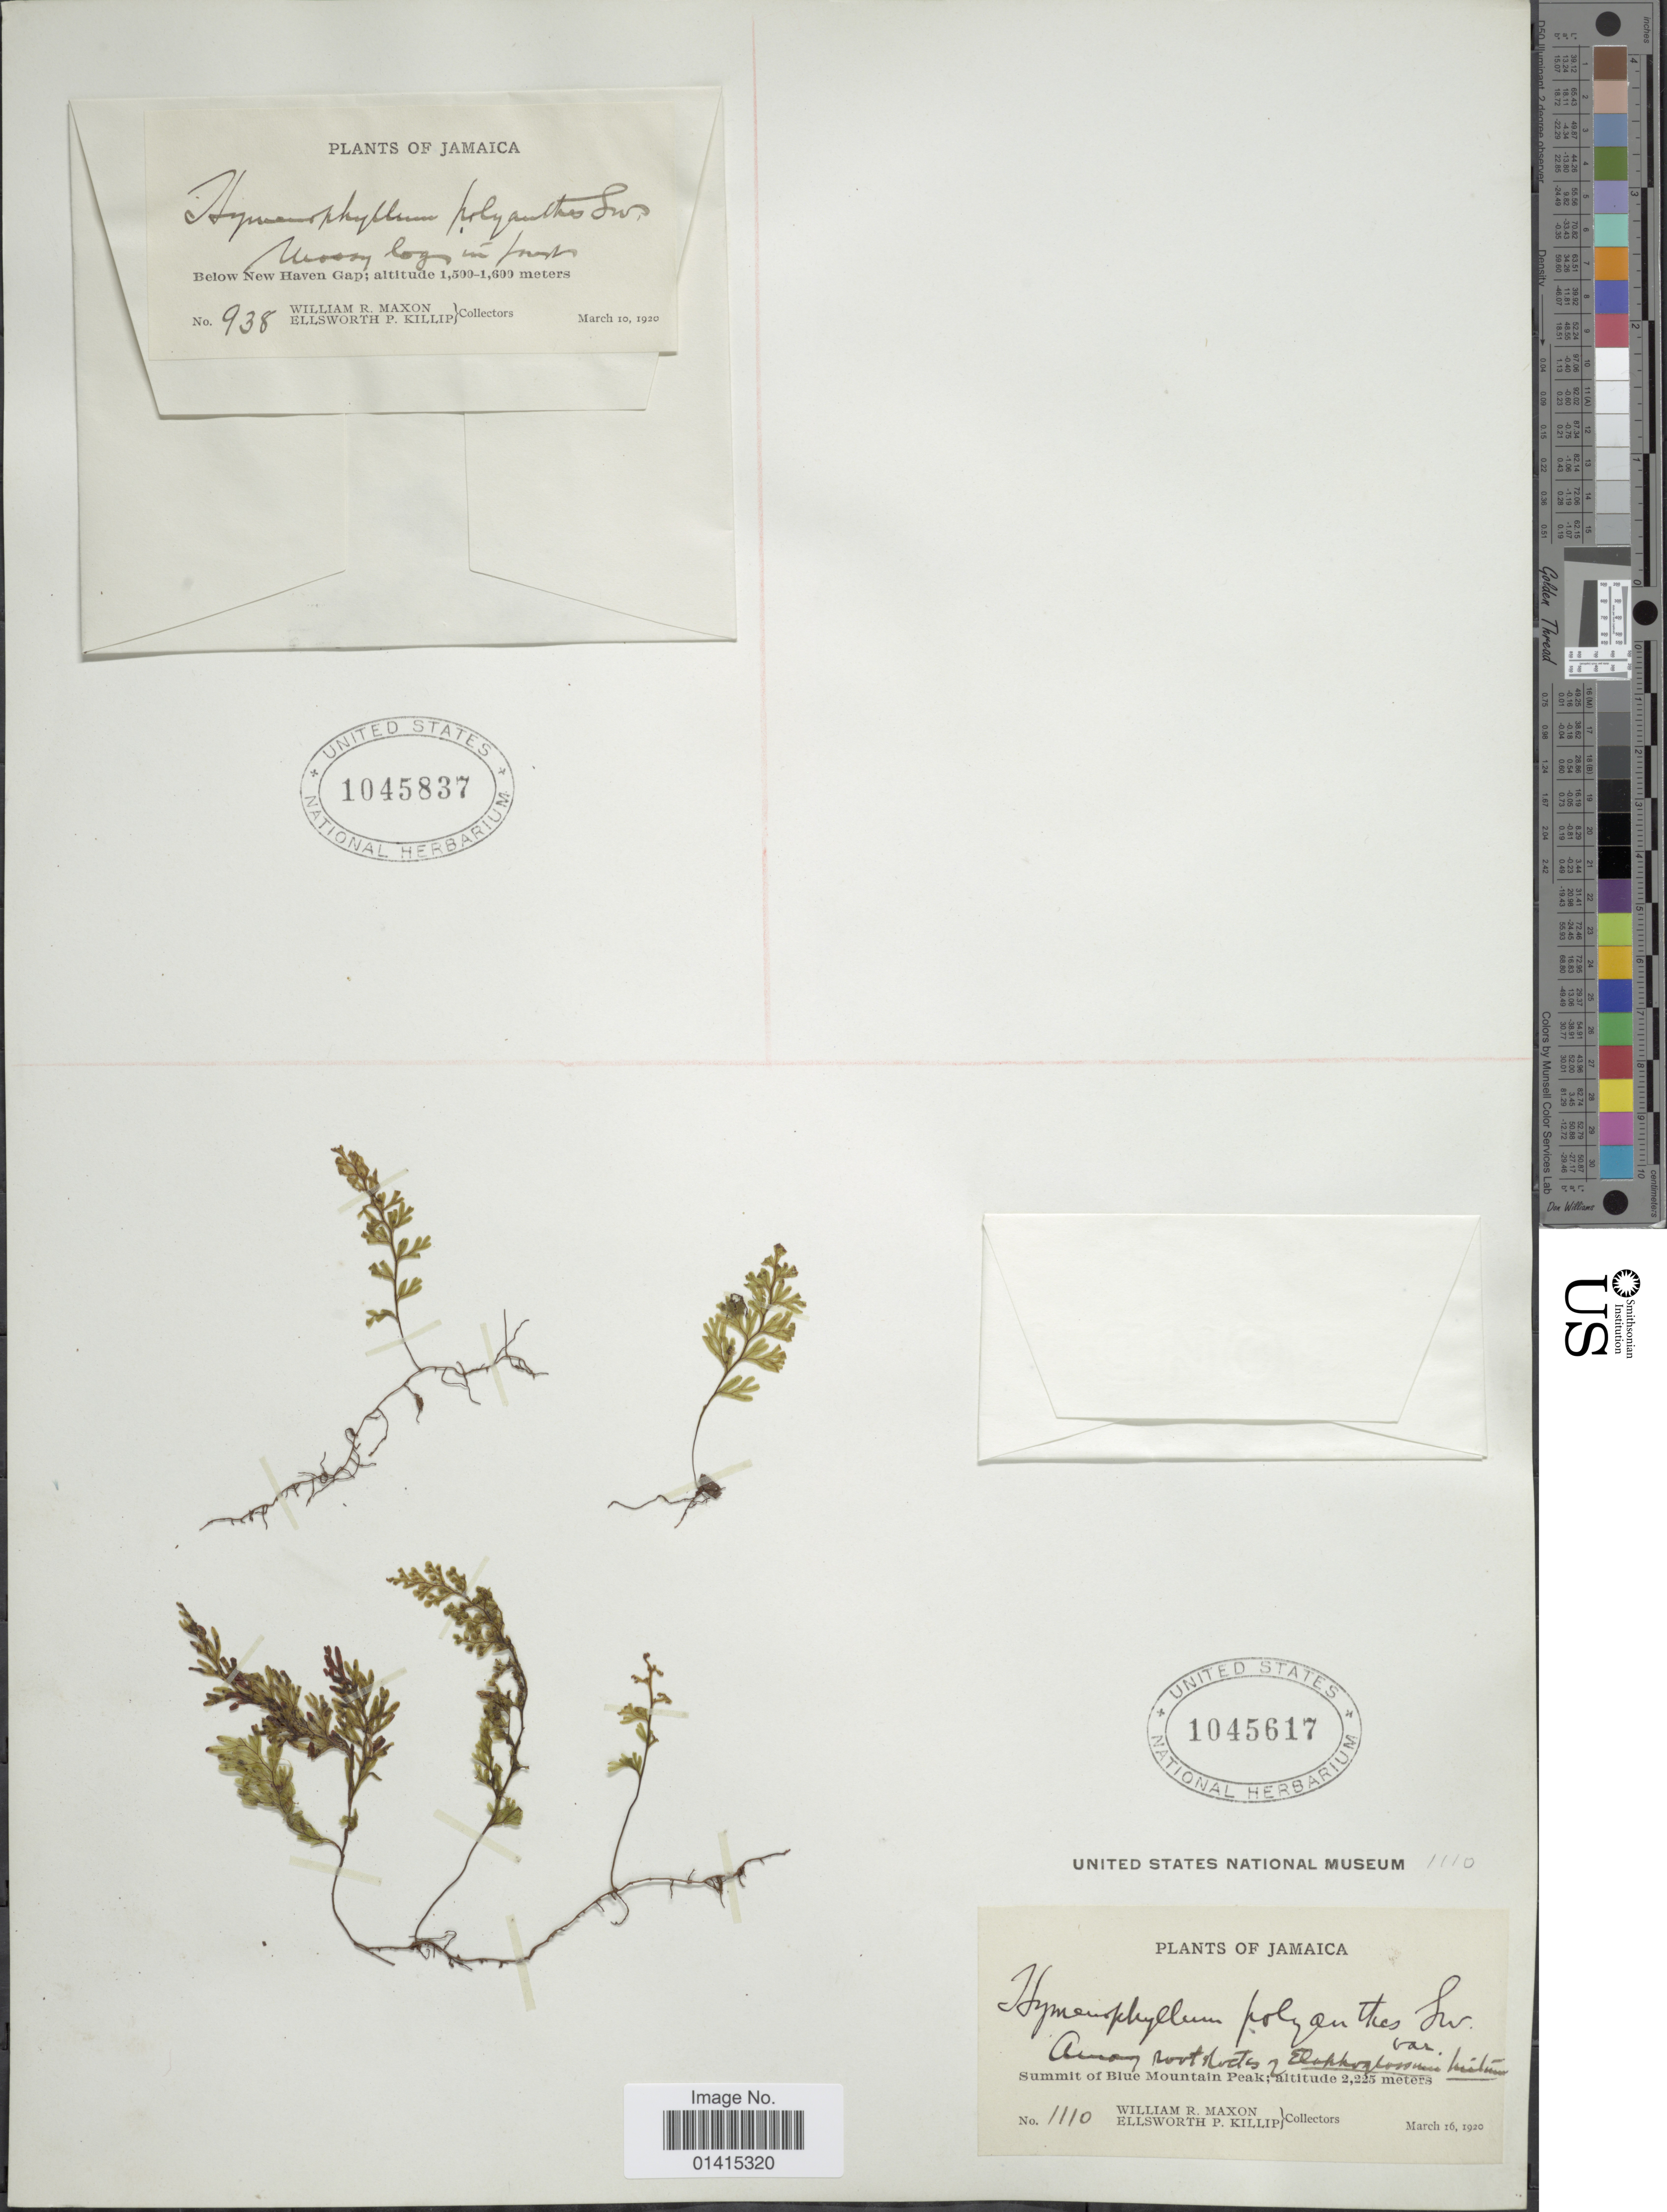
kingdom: Plantae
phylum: Tracheophyta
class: Polypodiopsida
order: Hymenophyllales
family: Hymenophyllaceae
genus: Hymenophyllum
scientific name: Hymenophyllum polyanthos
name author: (Sw.) Sw.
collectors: W. R. Maxon & E. P. Killip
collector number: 938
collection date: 1920-03-10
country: Jamaica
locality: Below New Haven Gap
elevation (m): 1500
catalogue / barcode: US 1045837-2